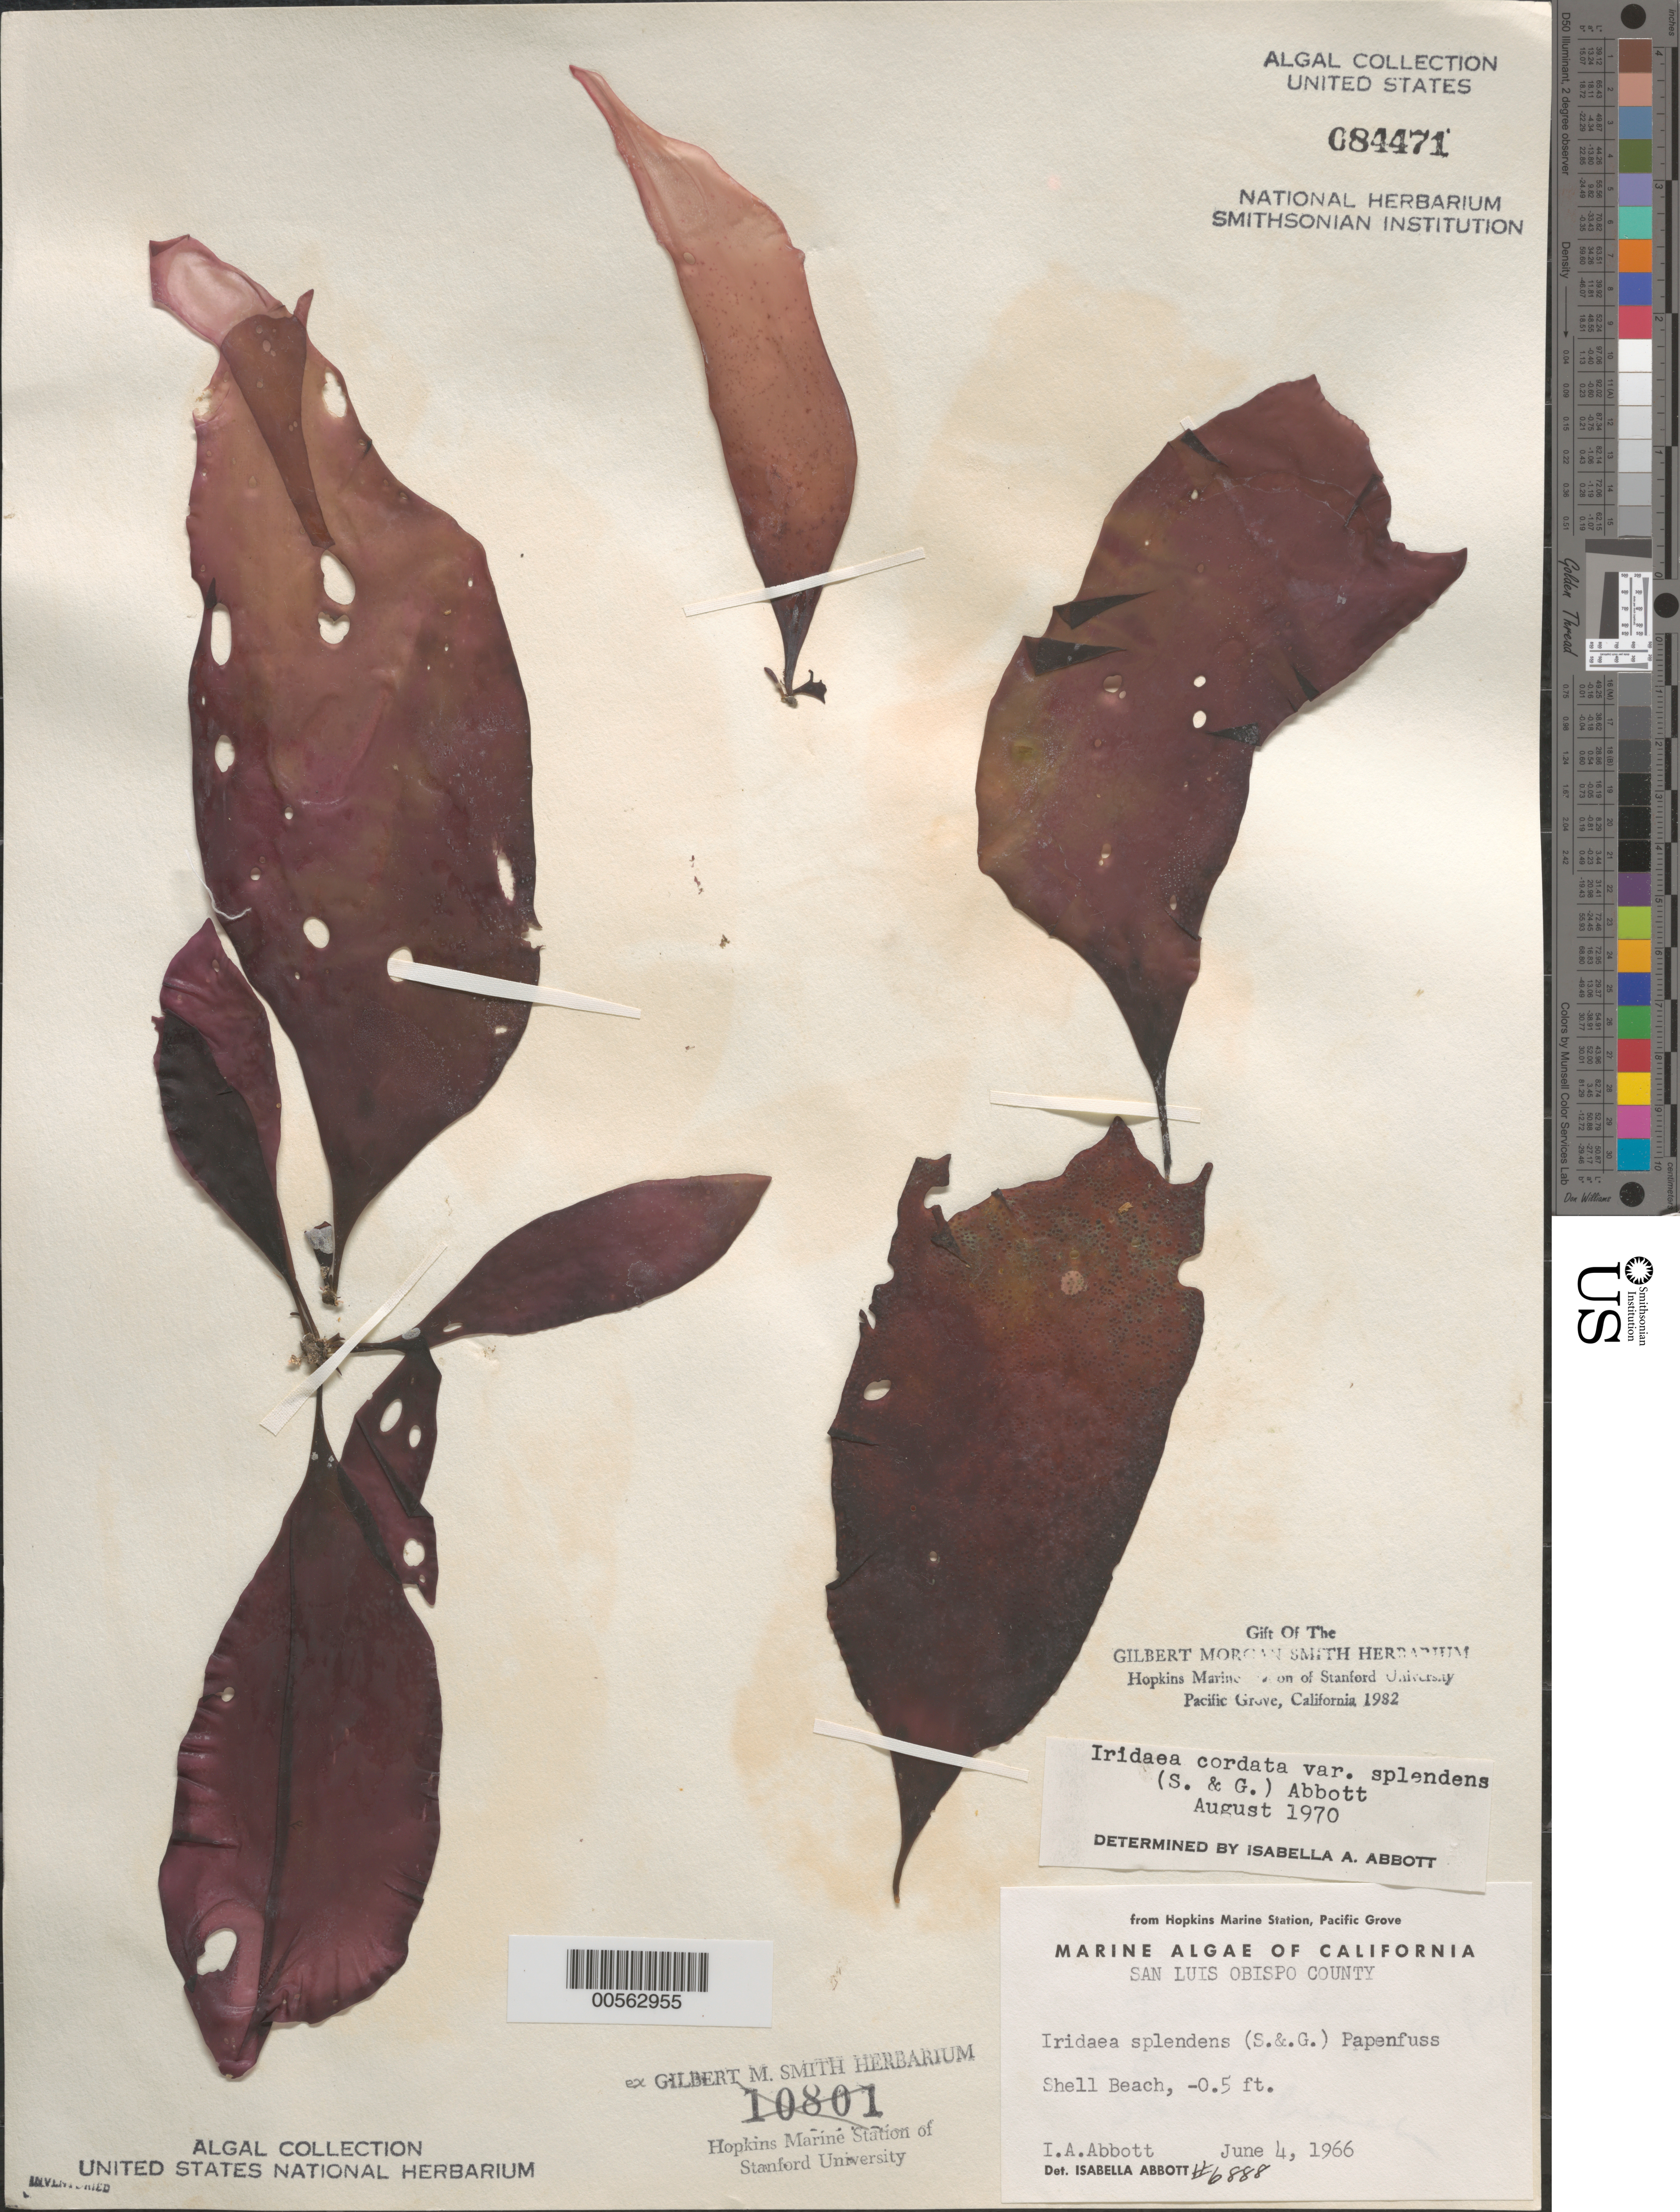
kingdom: Plantae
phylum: Rhodophyta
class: Florideophyceae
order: Gigartinales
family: Gigartinaceae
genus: Iridaea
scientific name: Iridaea cordata var. splendens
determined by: Abbott, Isabella A.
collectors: I. A. Abbott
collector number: IAA 6888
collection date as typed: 04 Jun 1966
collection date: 1966-06-04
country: United States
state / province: California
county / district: San Luis Obispo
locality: Shell Beach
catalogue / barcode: US 84471